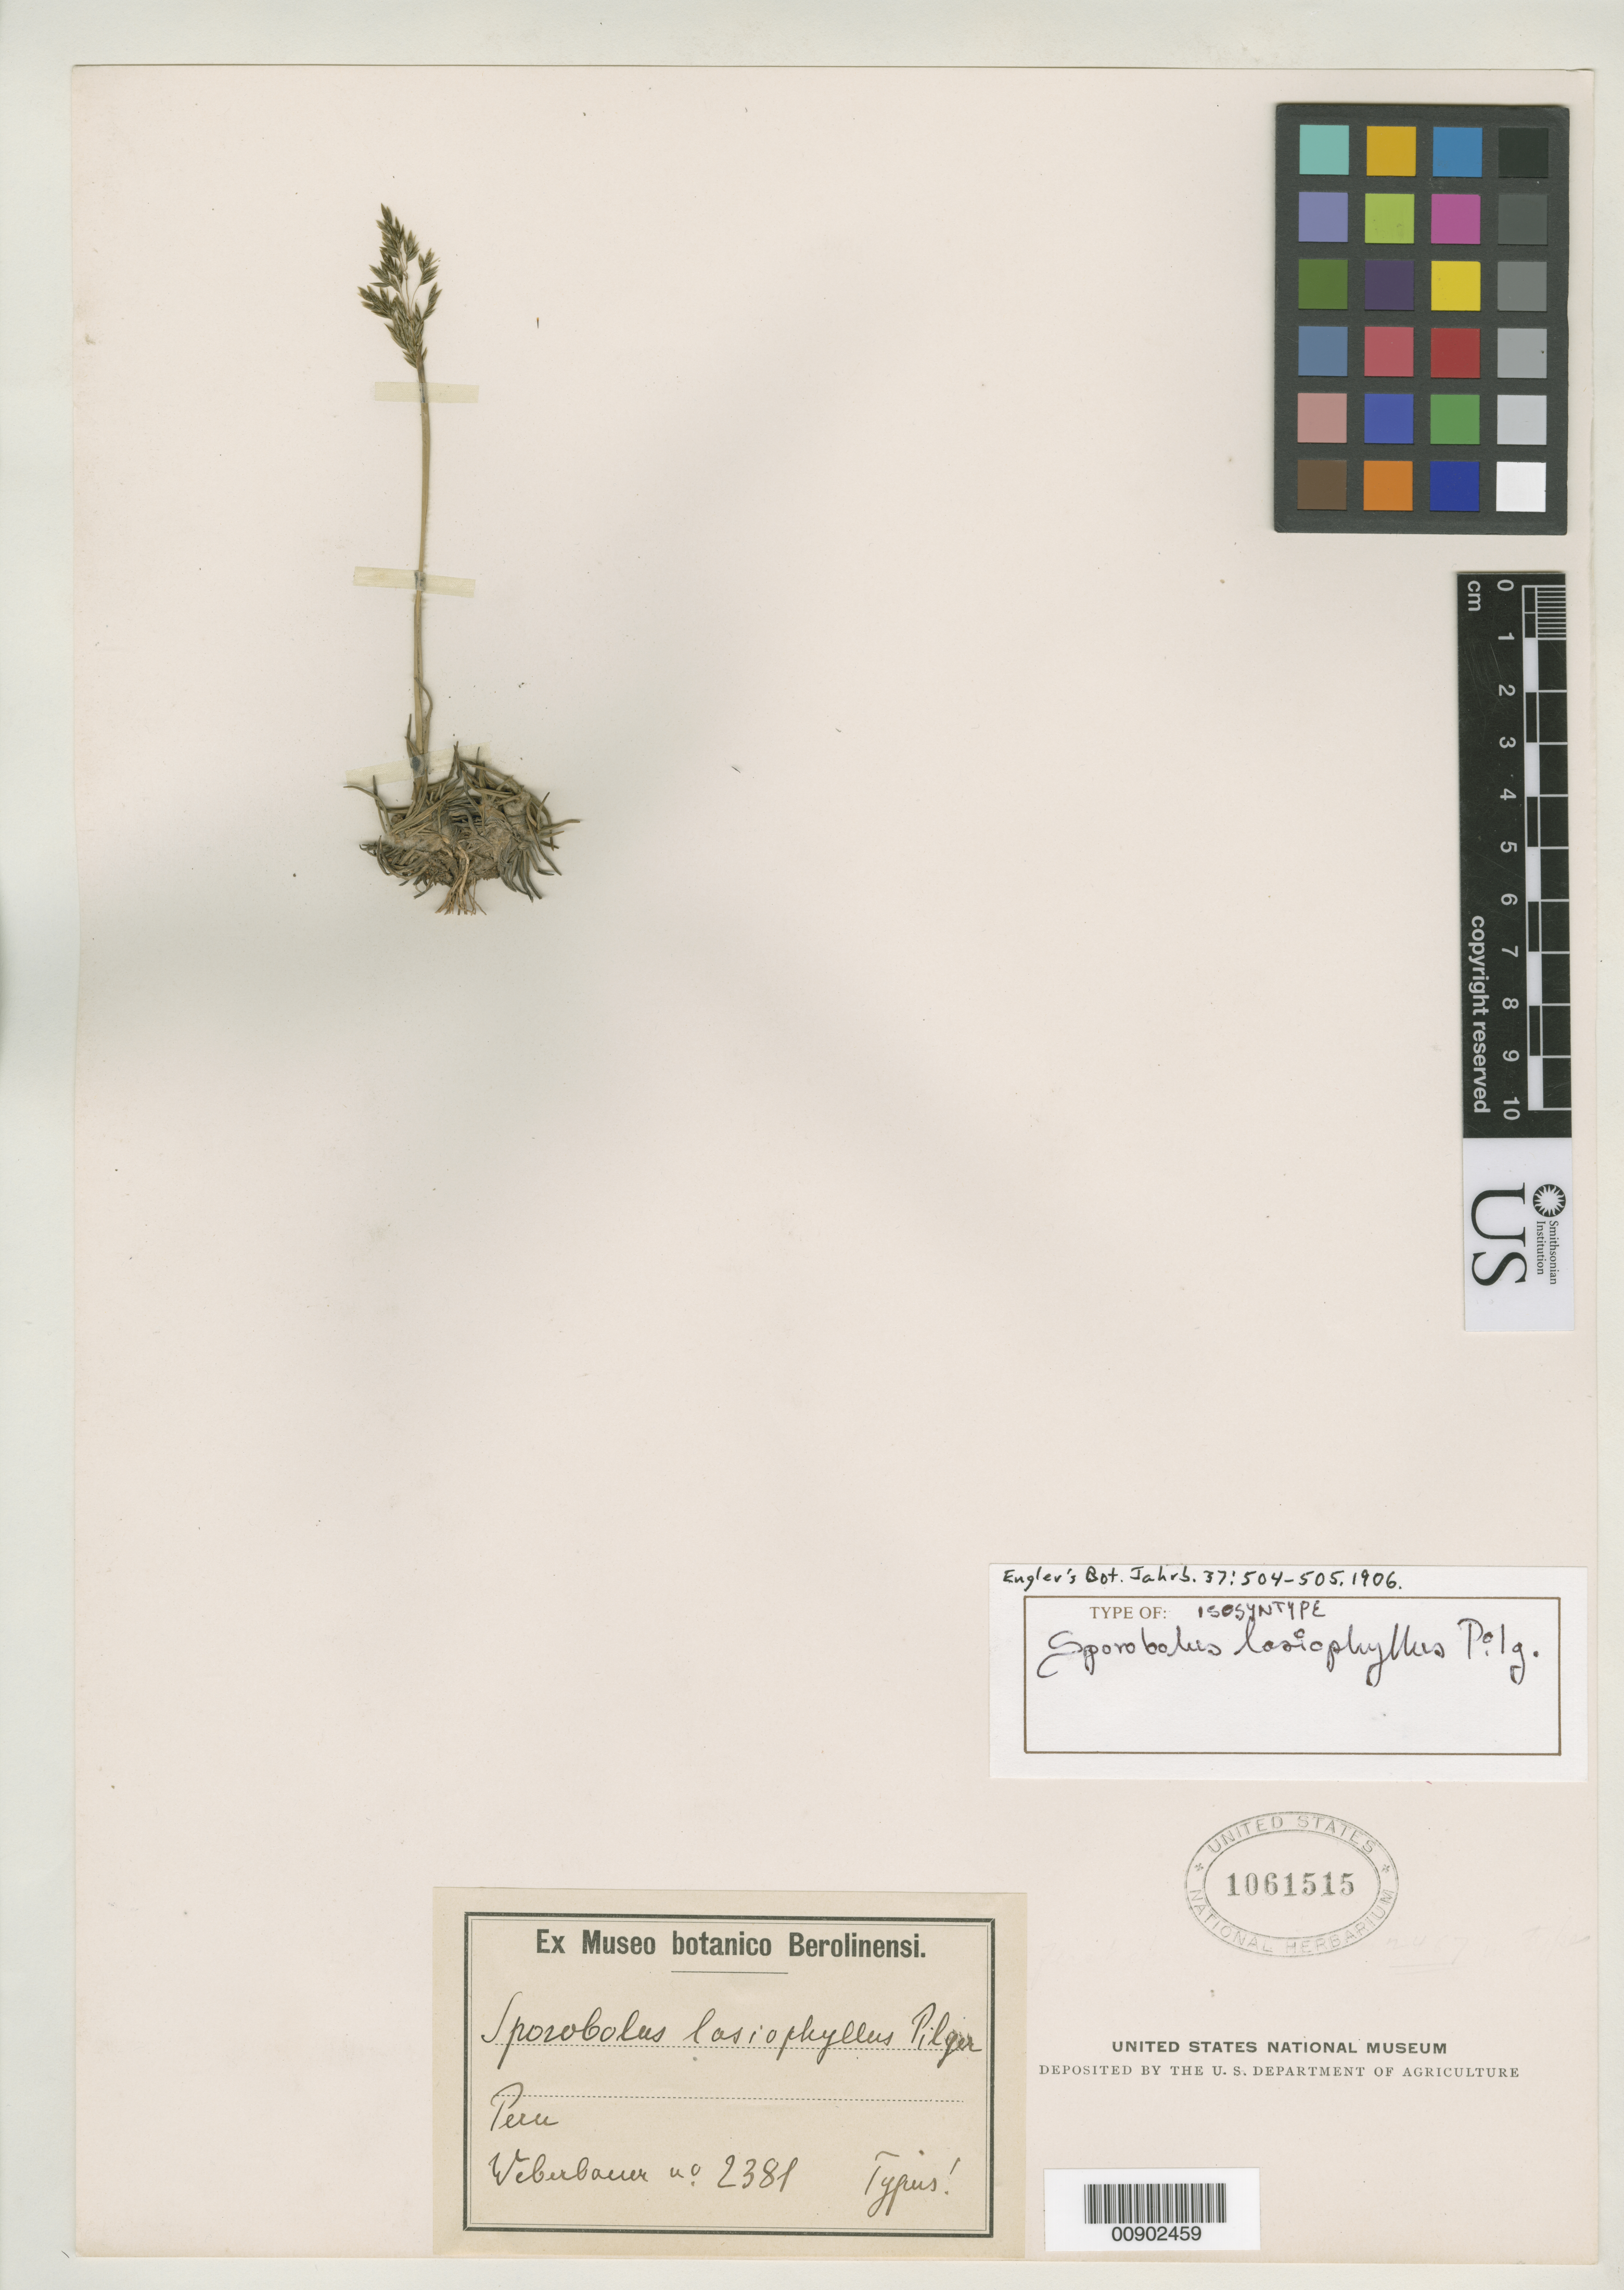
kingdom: Plantae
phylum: Tracheophyta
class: Liliopsida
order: Poales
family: Poaceae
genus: Sporobolus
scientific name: Sporobolus lasiophyllus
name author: Pilg. in Engl.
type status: Syntype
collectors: A. Weberbauer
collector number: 2381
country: Peru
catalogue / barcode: US 1061515